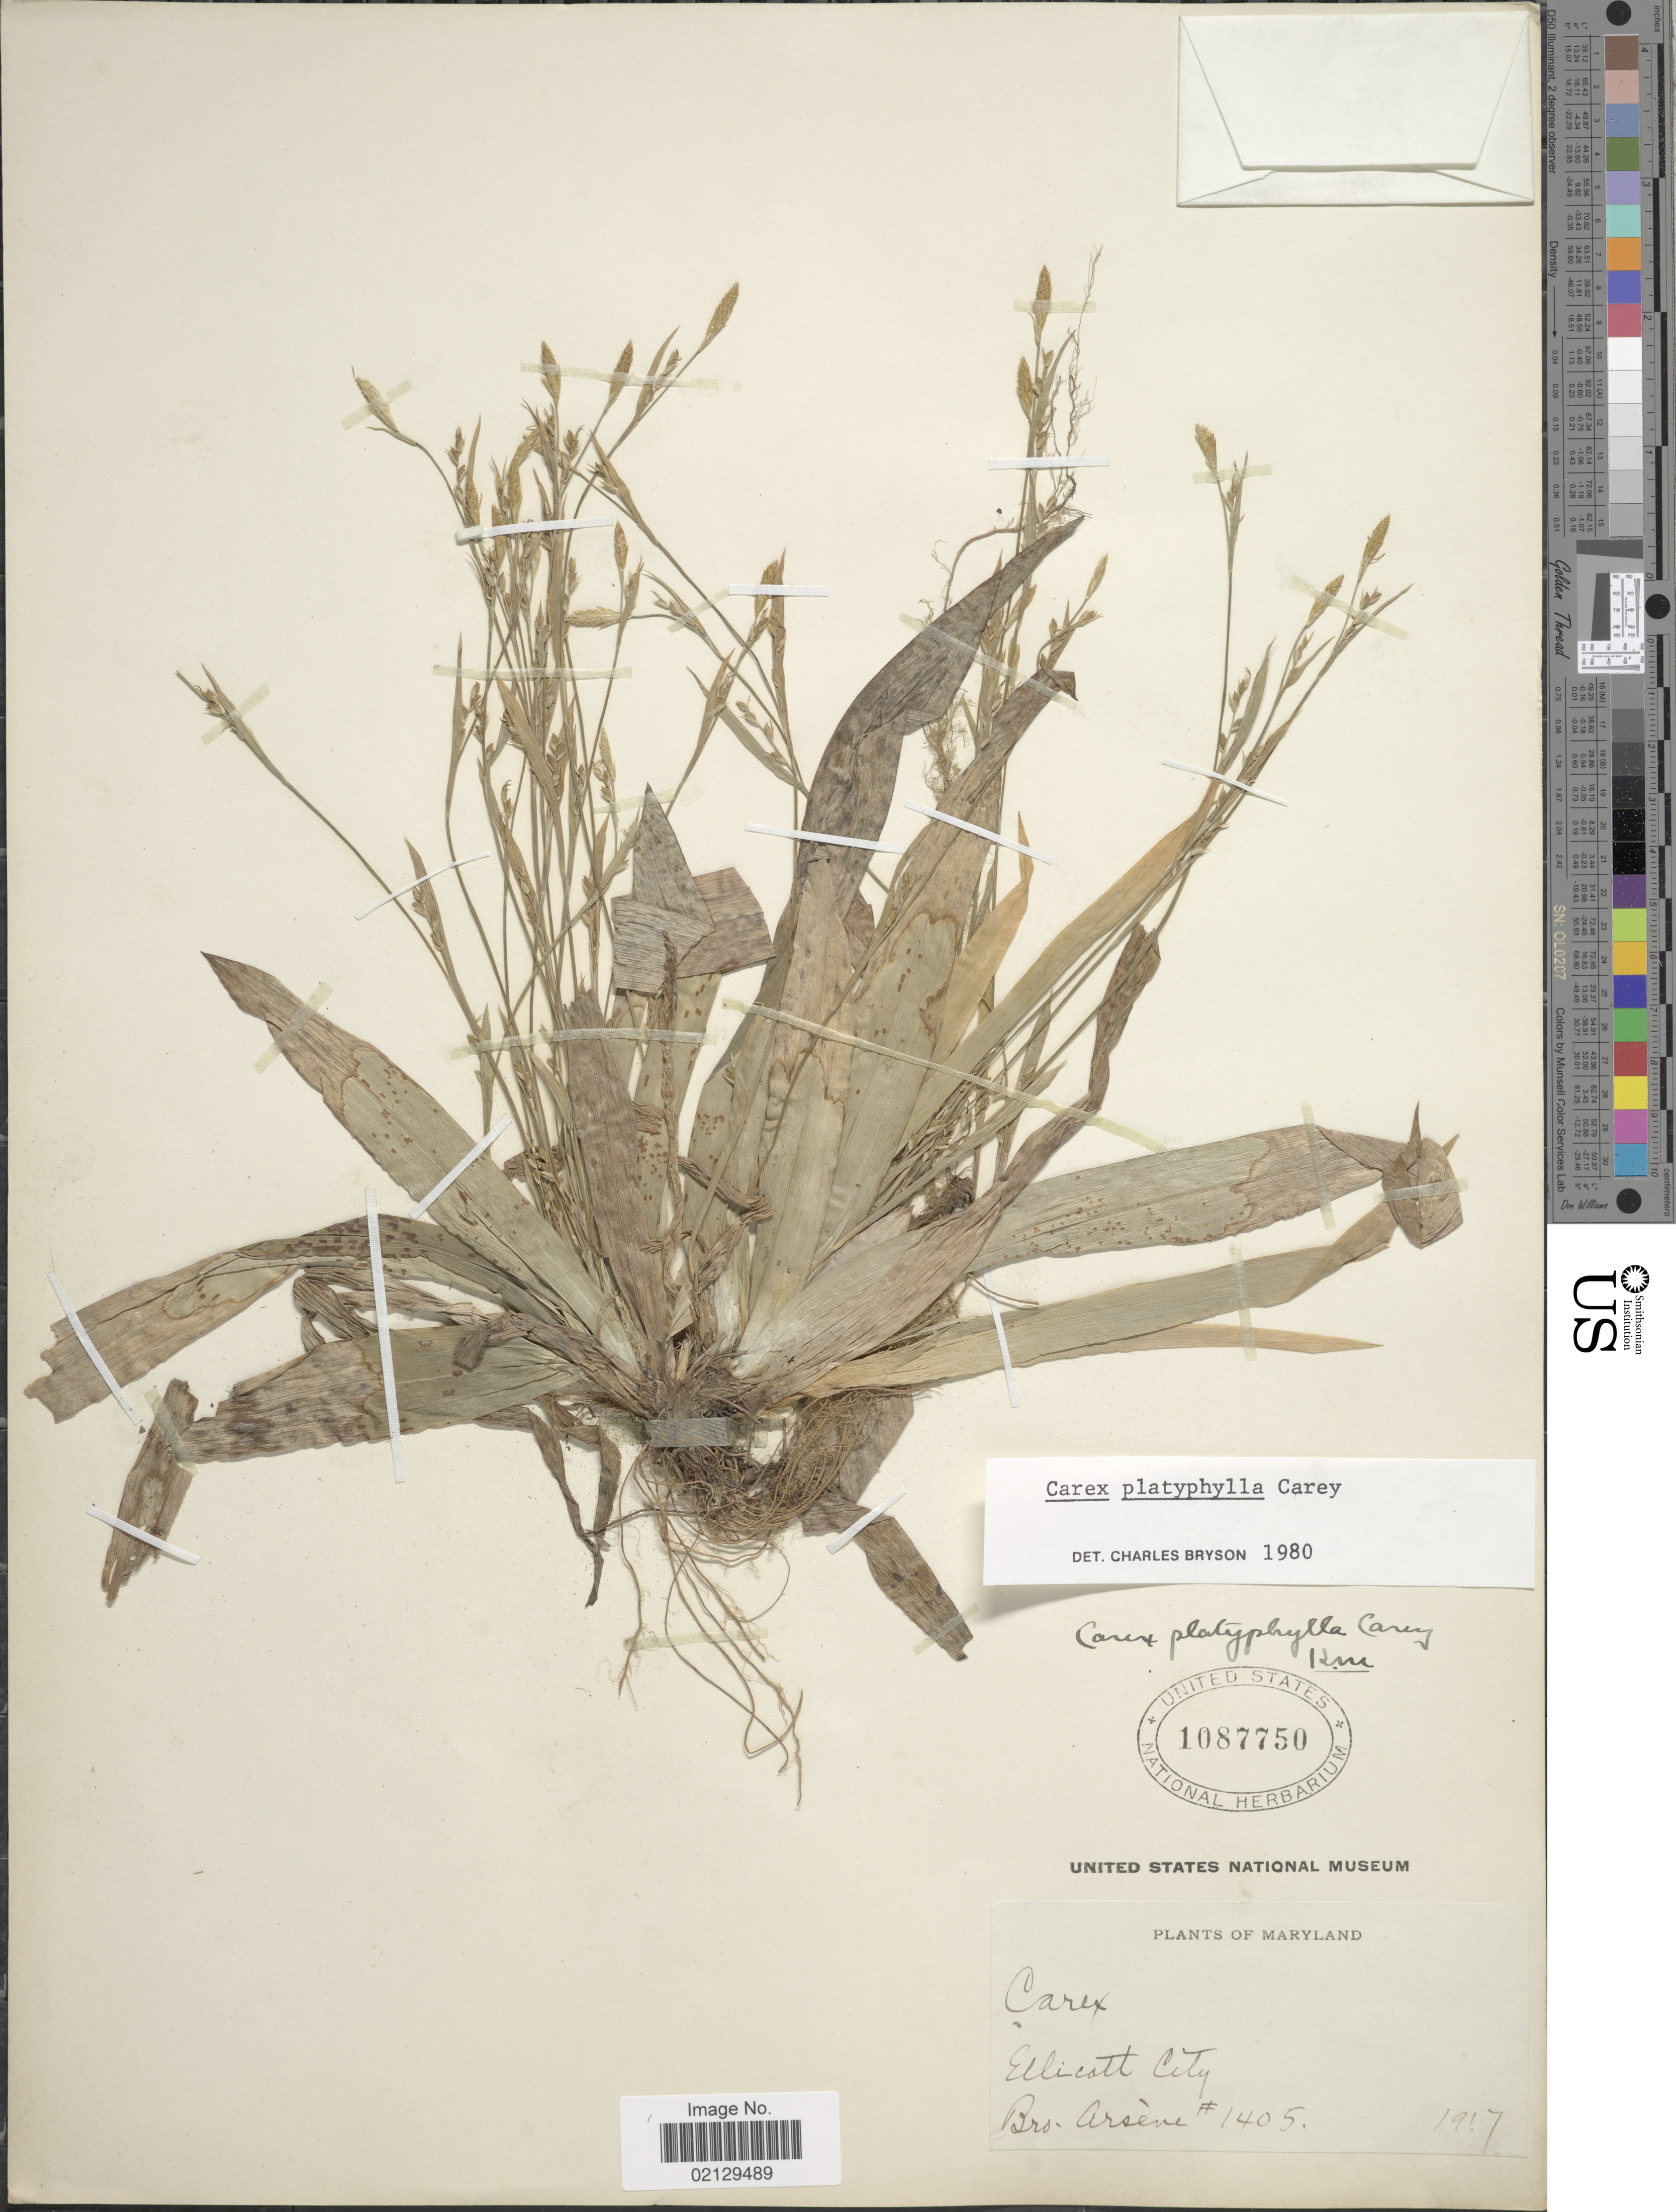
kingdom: Plantae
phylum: Tracheophyta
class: Liliopsida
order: Poales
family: Cyperaceae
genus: Carex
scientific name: Carex platyphylla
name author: J. Carey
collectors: F. Hyacinth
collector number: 1405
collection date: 1917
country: United States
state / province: Maryland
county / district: Howard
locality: Ellicott City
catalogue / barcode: US 1087750